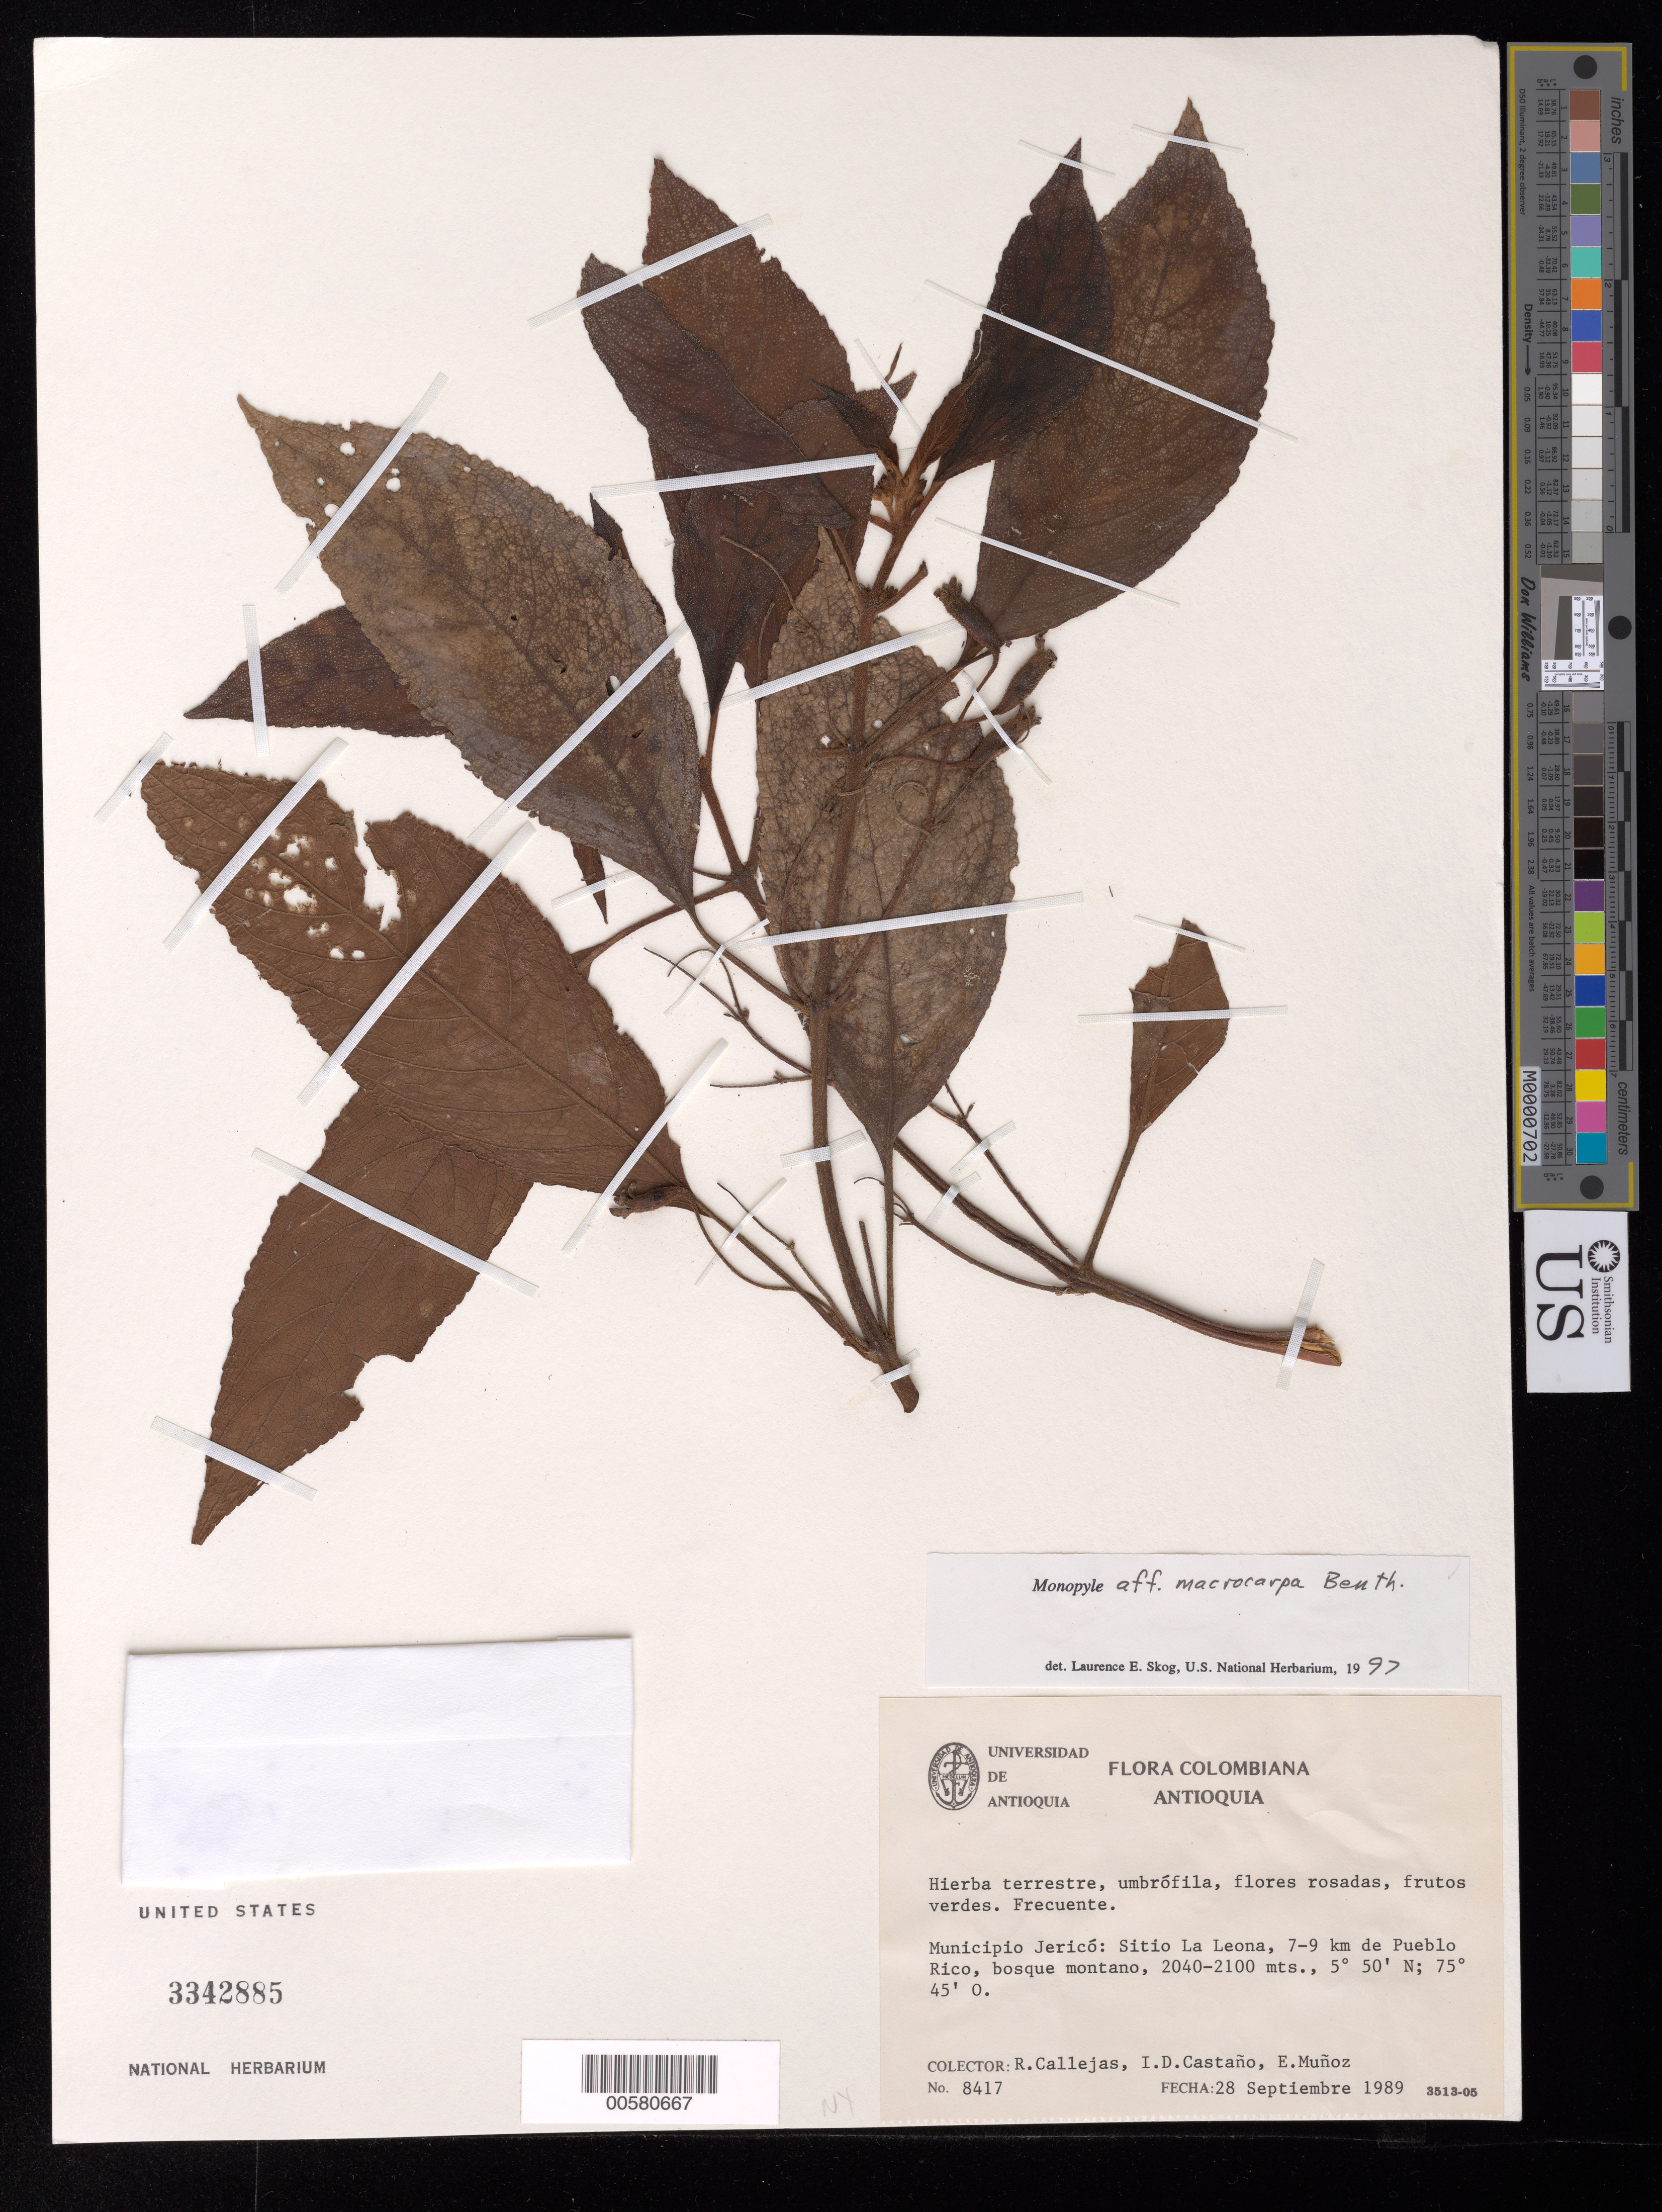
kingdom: Plantae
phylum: Tracheophyta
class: Magnoliopsida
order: Lamiales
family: Gesneriaceae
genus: Monopyle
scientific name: Monopyle macrocarpa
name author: Benth.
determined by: Skog, Laurence E.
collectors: R. Callejas, I. Castaño & E. Munoz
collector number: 8417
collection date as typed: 28 Sep 1989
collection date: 1989-09-28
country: Colombia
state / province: Antioquia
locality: Mpio. Jericó: Sitio La Leona, 7-9 km de Pueblo Rico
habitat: Bosque montano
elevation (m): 2040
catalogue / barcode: US 3342885